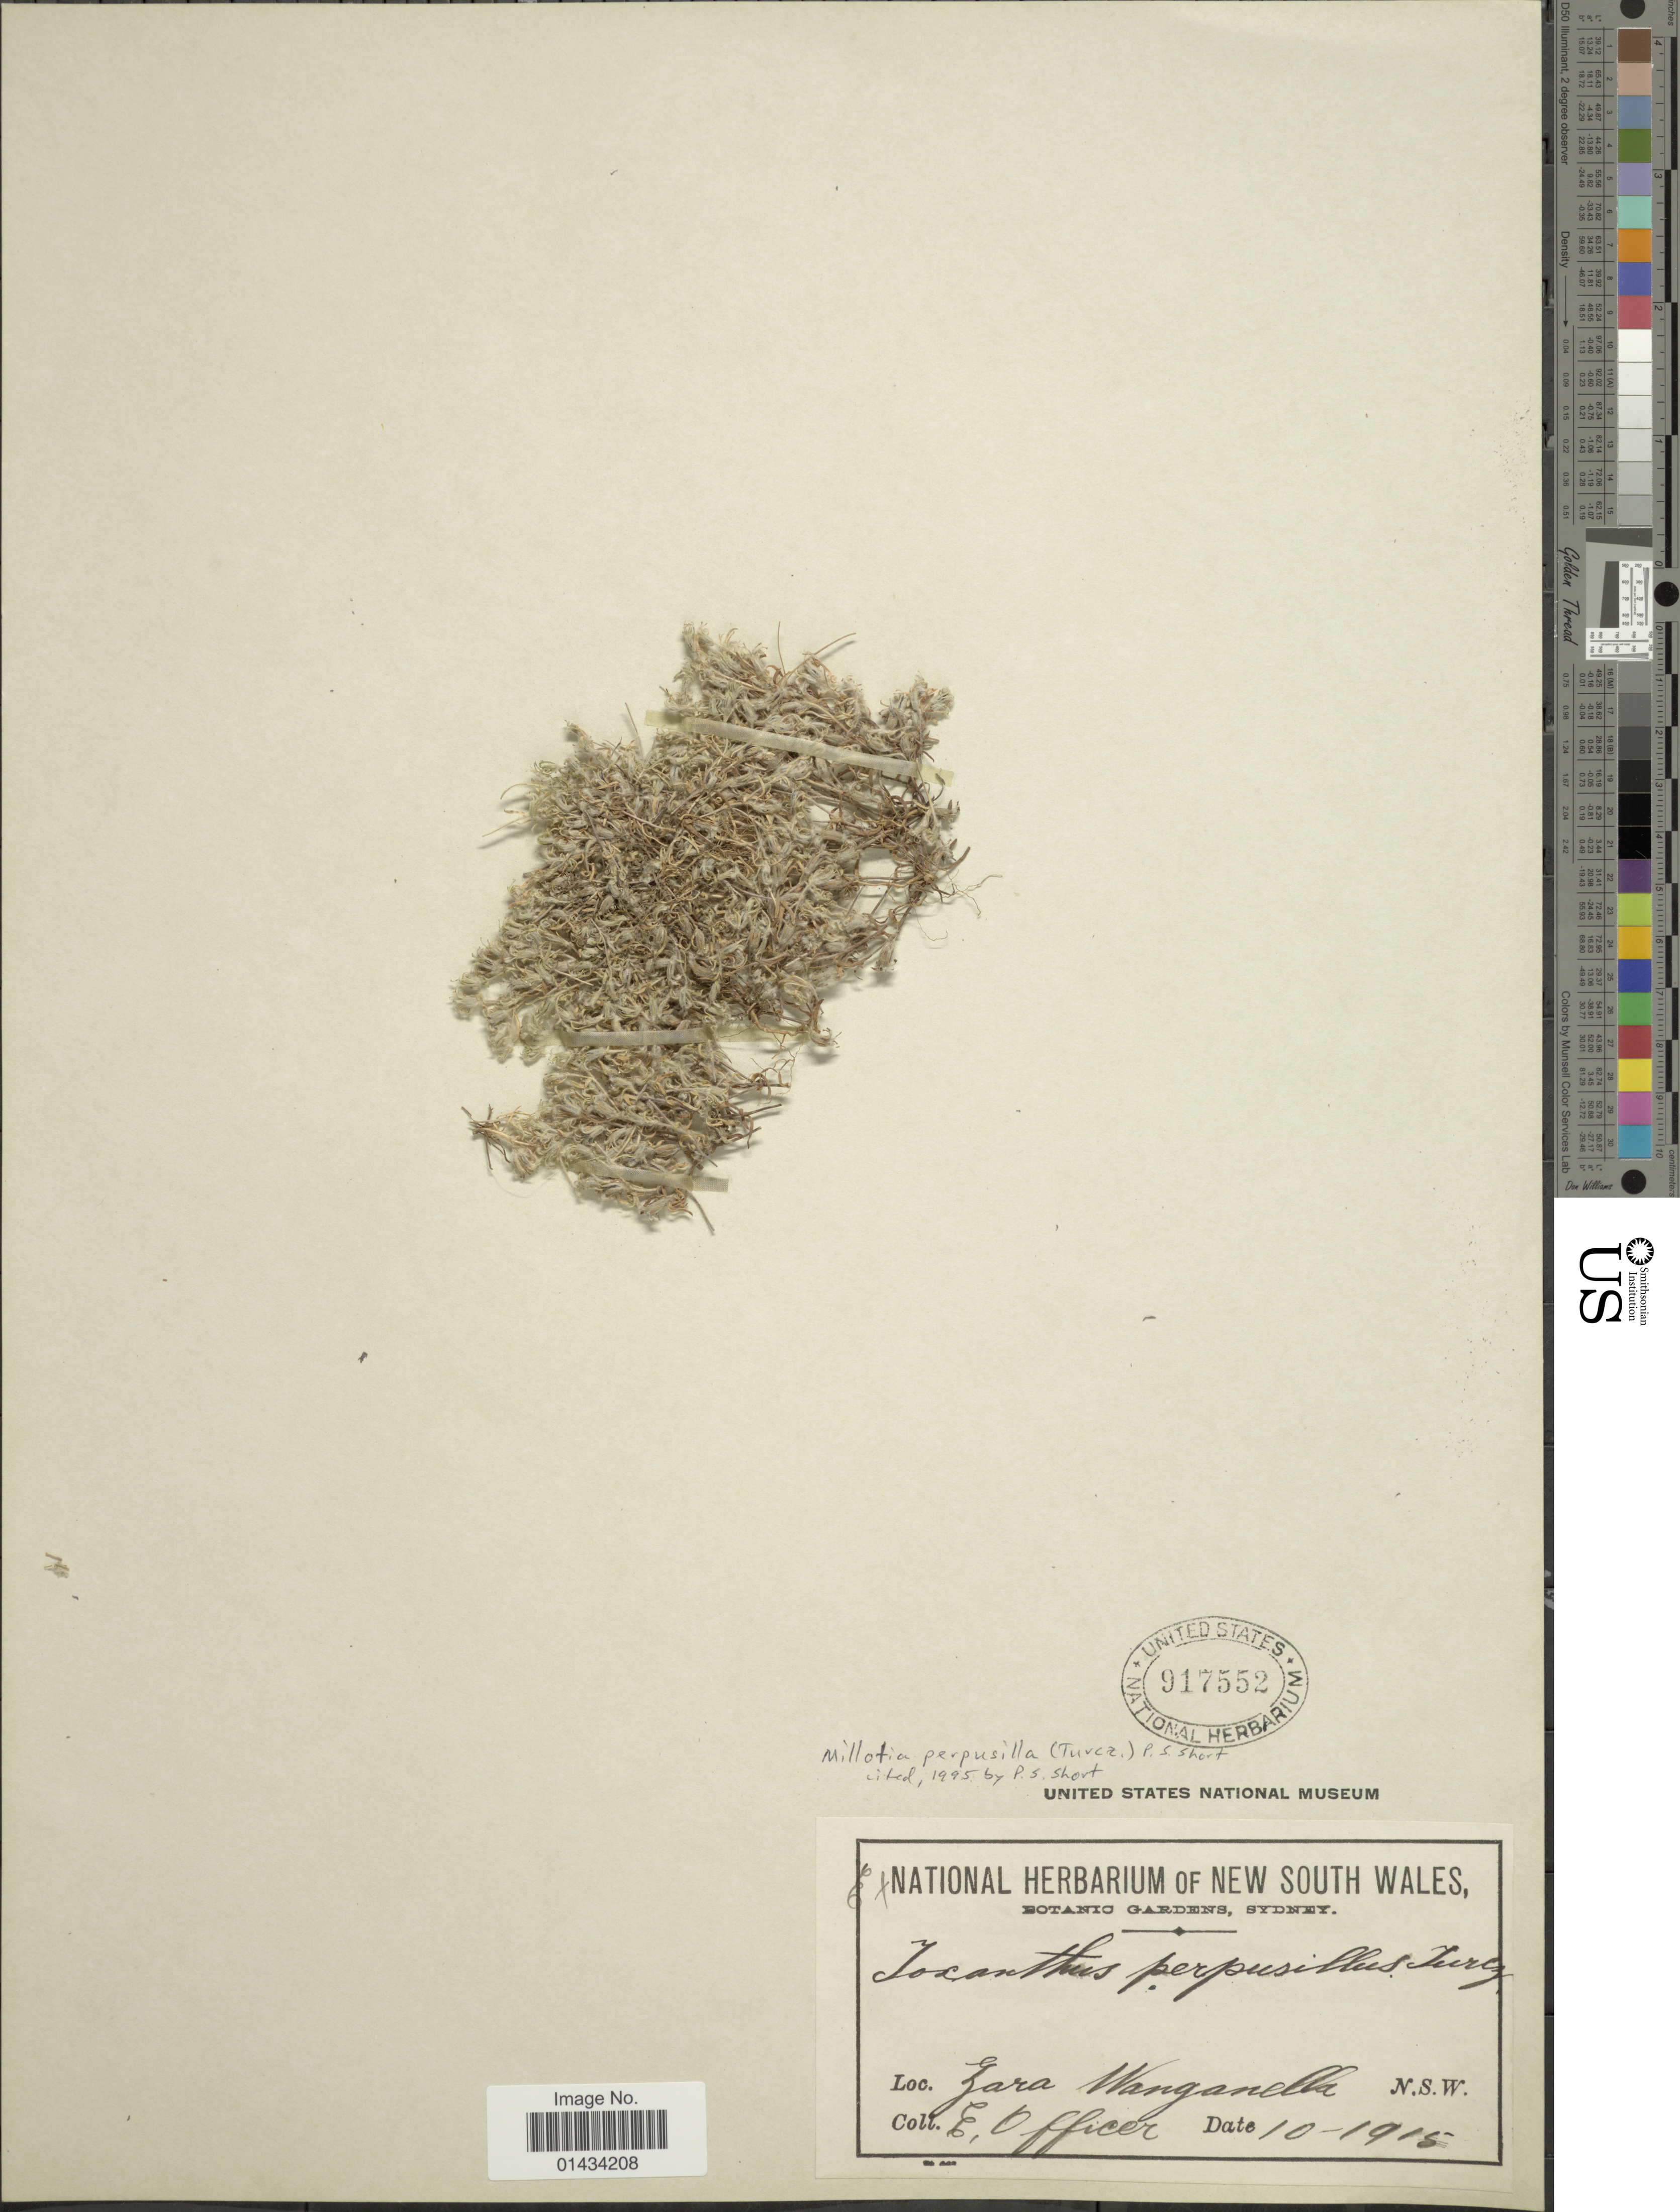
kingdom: Plantae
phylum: Tracheophyta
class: Magnoliopsida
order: Asterales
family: Asteraceae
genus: Millotia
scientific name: Millotia perpusilla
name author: (Turcz.) P.S. Short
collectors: E. Officer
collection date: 1915-10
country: Australia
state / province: New South Wales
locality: Zara Wanganella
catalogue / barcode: US 917552